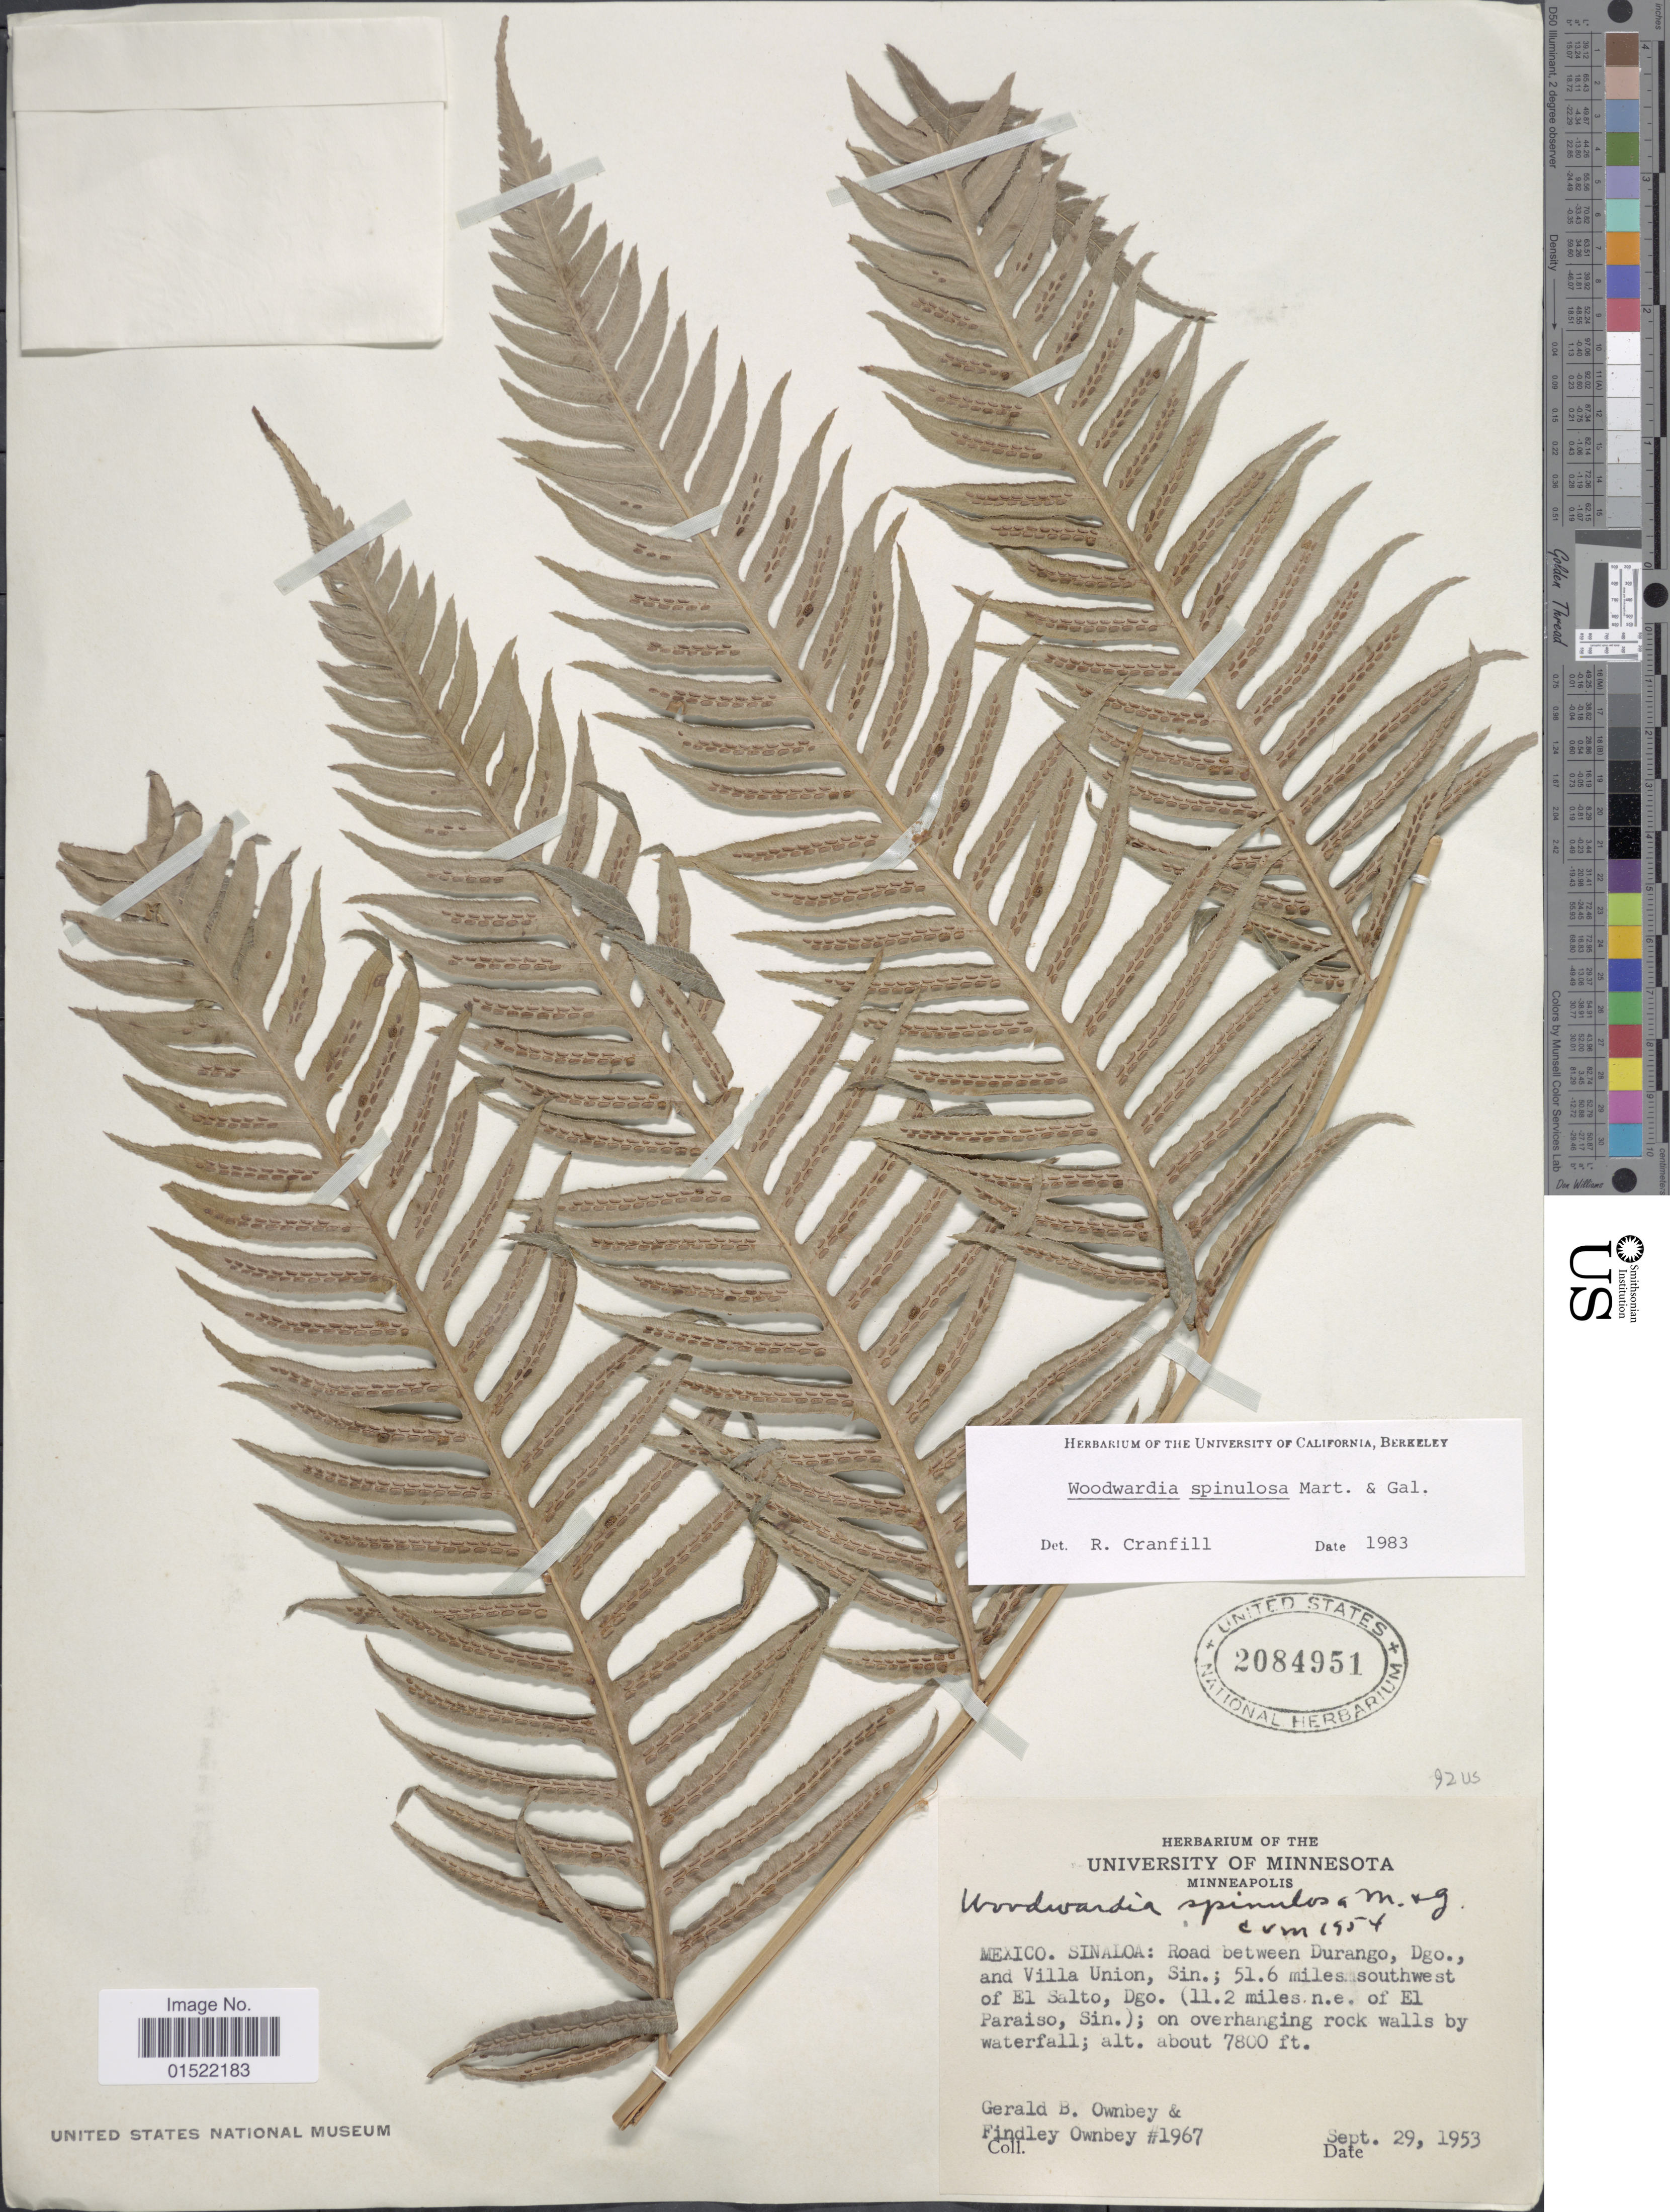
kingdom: Plantae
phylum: Tracheophyta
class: Polypodiopsida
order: Polypodiales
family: Blechnaceae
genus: Woodwardia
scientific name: Woodwardia spinulosa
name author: M. Martens & Galeotti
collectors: G. B. Ownbey & F. Ownbey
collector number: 1967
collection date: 1953-09-29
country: Mexico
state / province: Sinaloa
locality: Mexico, Sinaloa: Road between Durango, Dgo., and Villa union, Sin.; 51.6 ,iles southwest of El Salto, Dgo. (11.2 miles n.e. of El Paraiso, Sin.)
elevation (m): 2377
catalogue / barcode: US 2084951